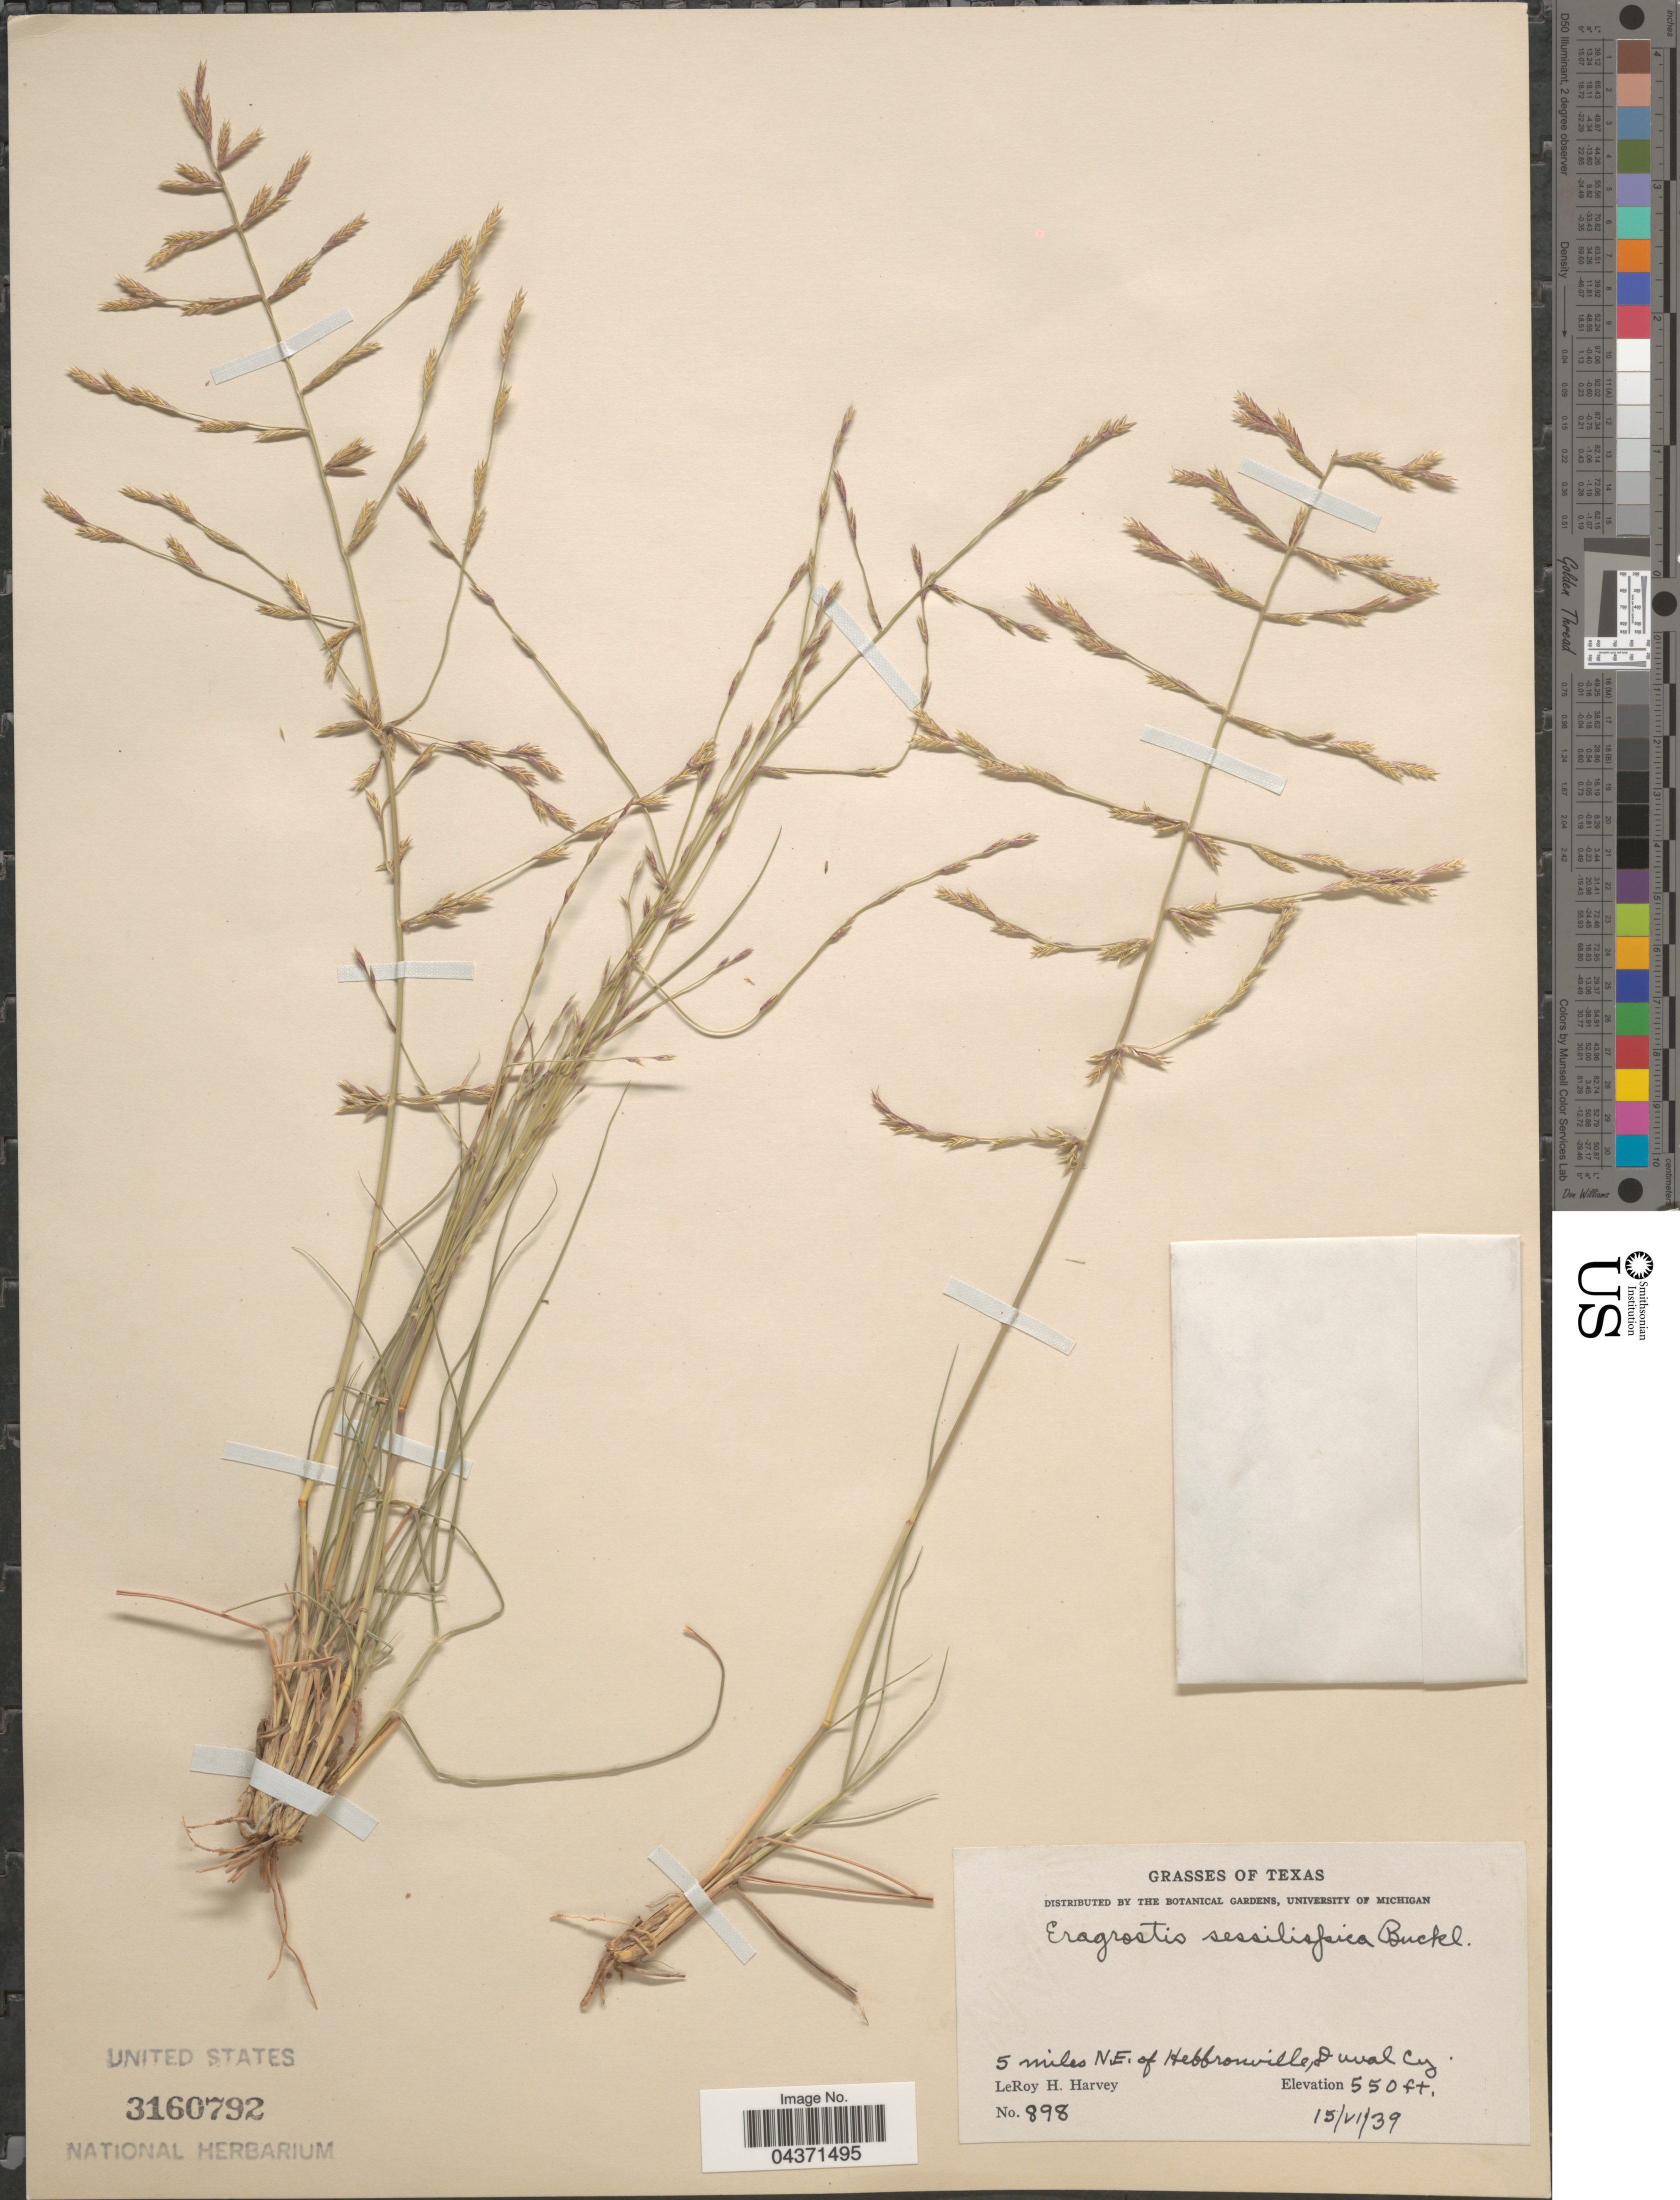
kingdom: Plantae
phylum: Tracheophyta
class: Liliopsida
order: Poales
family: Poaceae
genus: Eragrostis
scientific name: Eragrostis sessilispica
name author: Buckley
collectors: L. H. Harvey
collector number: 898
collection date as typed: Transcribed d/m/y: 15/6/39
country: United States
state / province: Texas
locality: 5 miles N. E. of Hebbronville, Duval Cy.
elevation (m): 168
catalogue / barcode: US 3160792